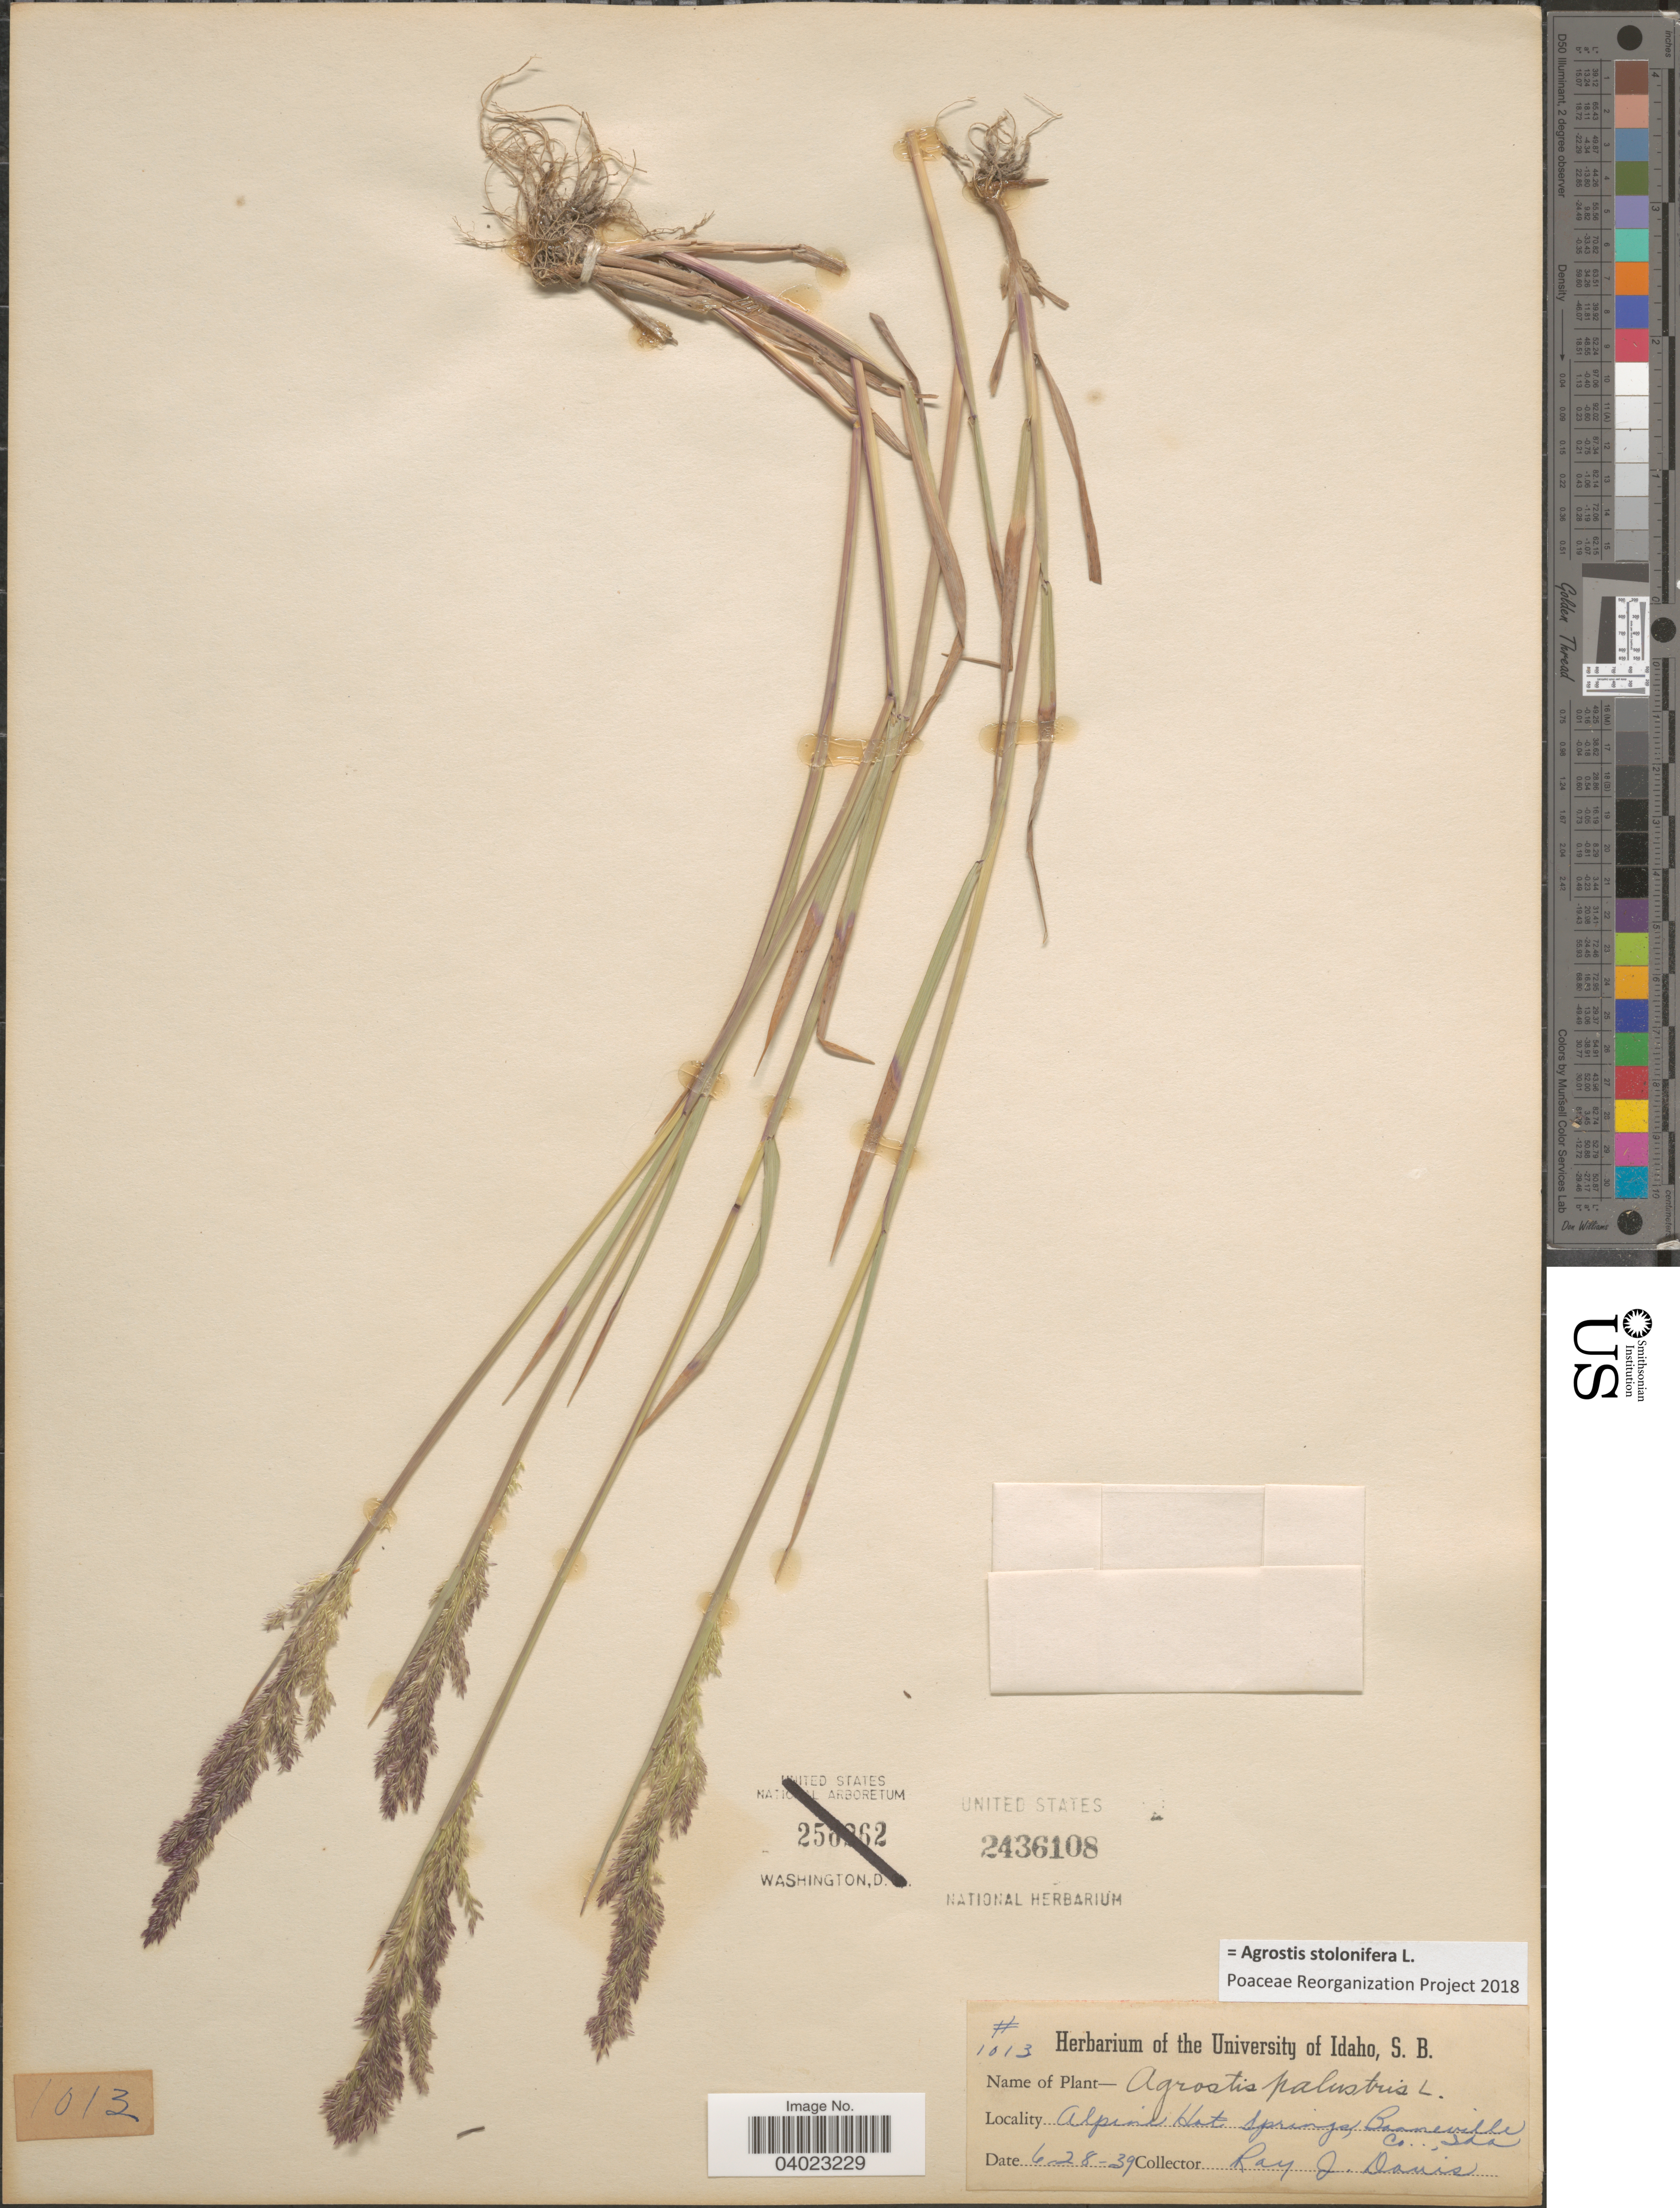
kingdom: Plantae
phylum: Tracheophyta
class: Liliopsida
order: Poales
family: Poaceae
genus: Agrostis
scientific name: Agrostis stolonifera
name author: L.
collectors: R. Davis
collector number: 1013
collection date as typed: Transcribed d/m/y: 28/6/39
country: United States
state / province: Idaho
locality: Alpine Hot Springs, Bonneville Co.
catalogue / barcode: US 2436108